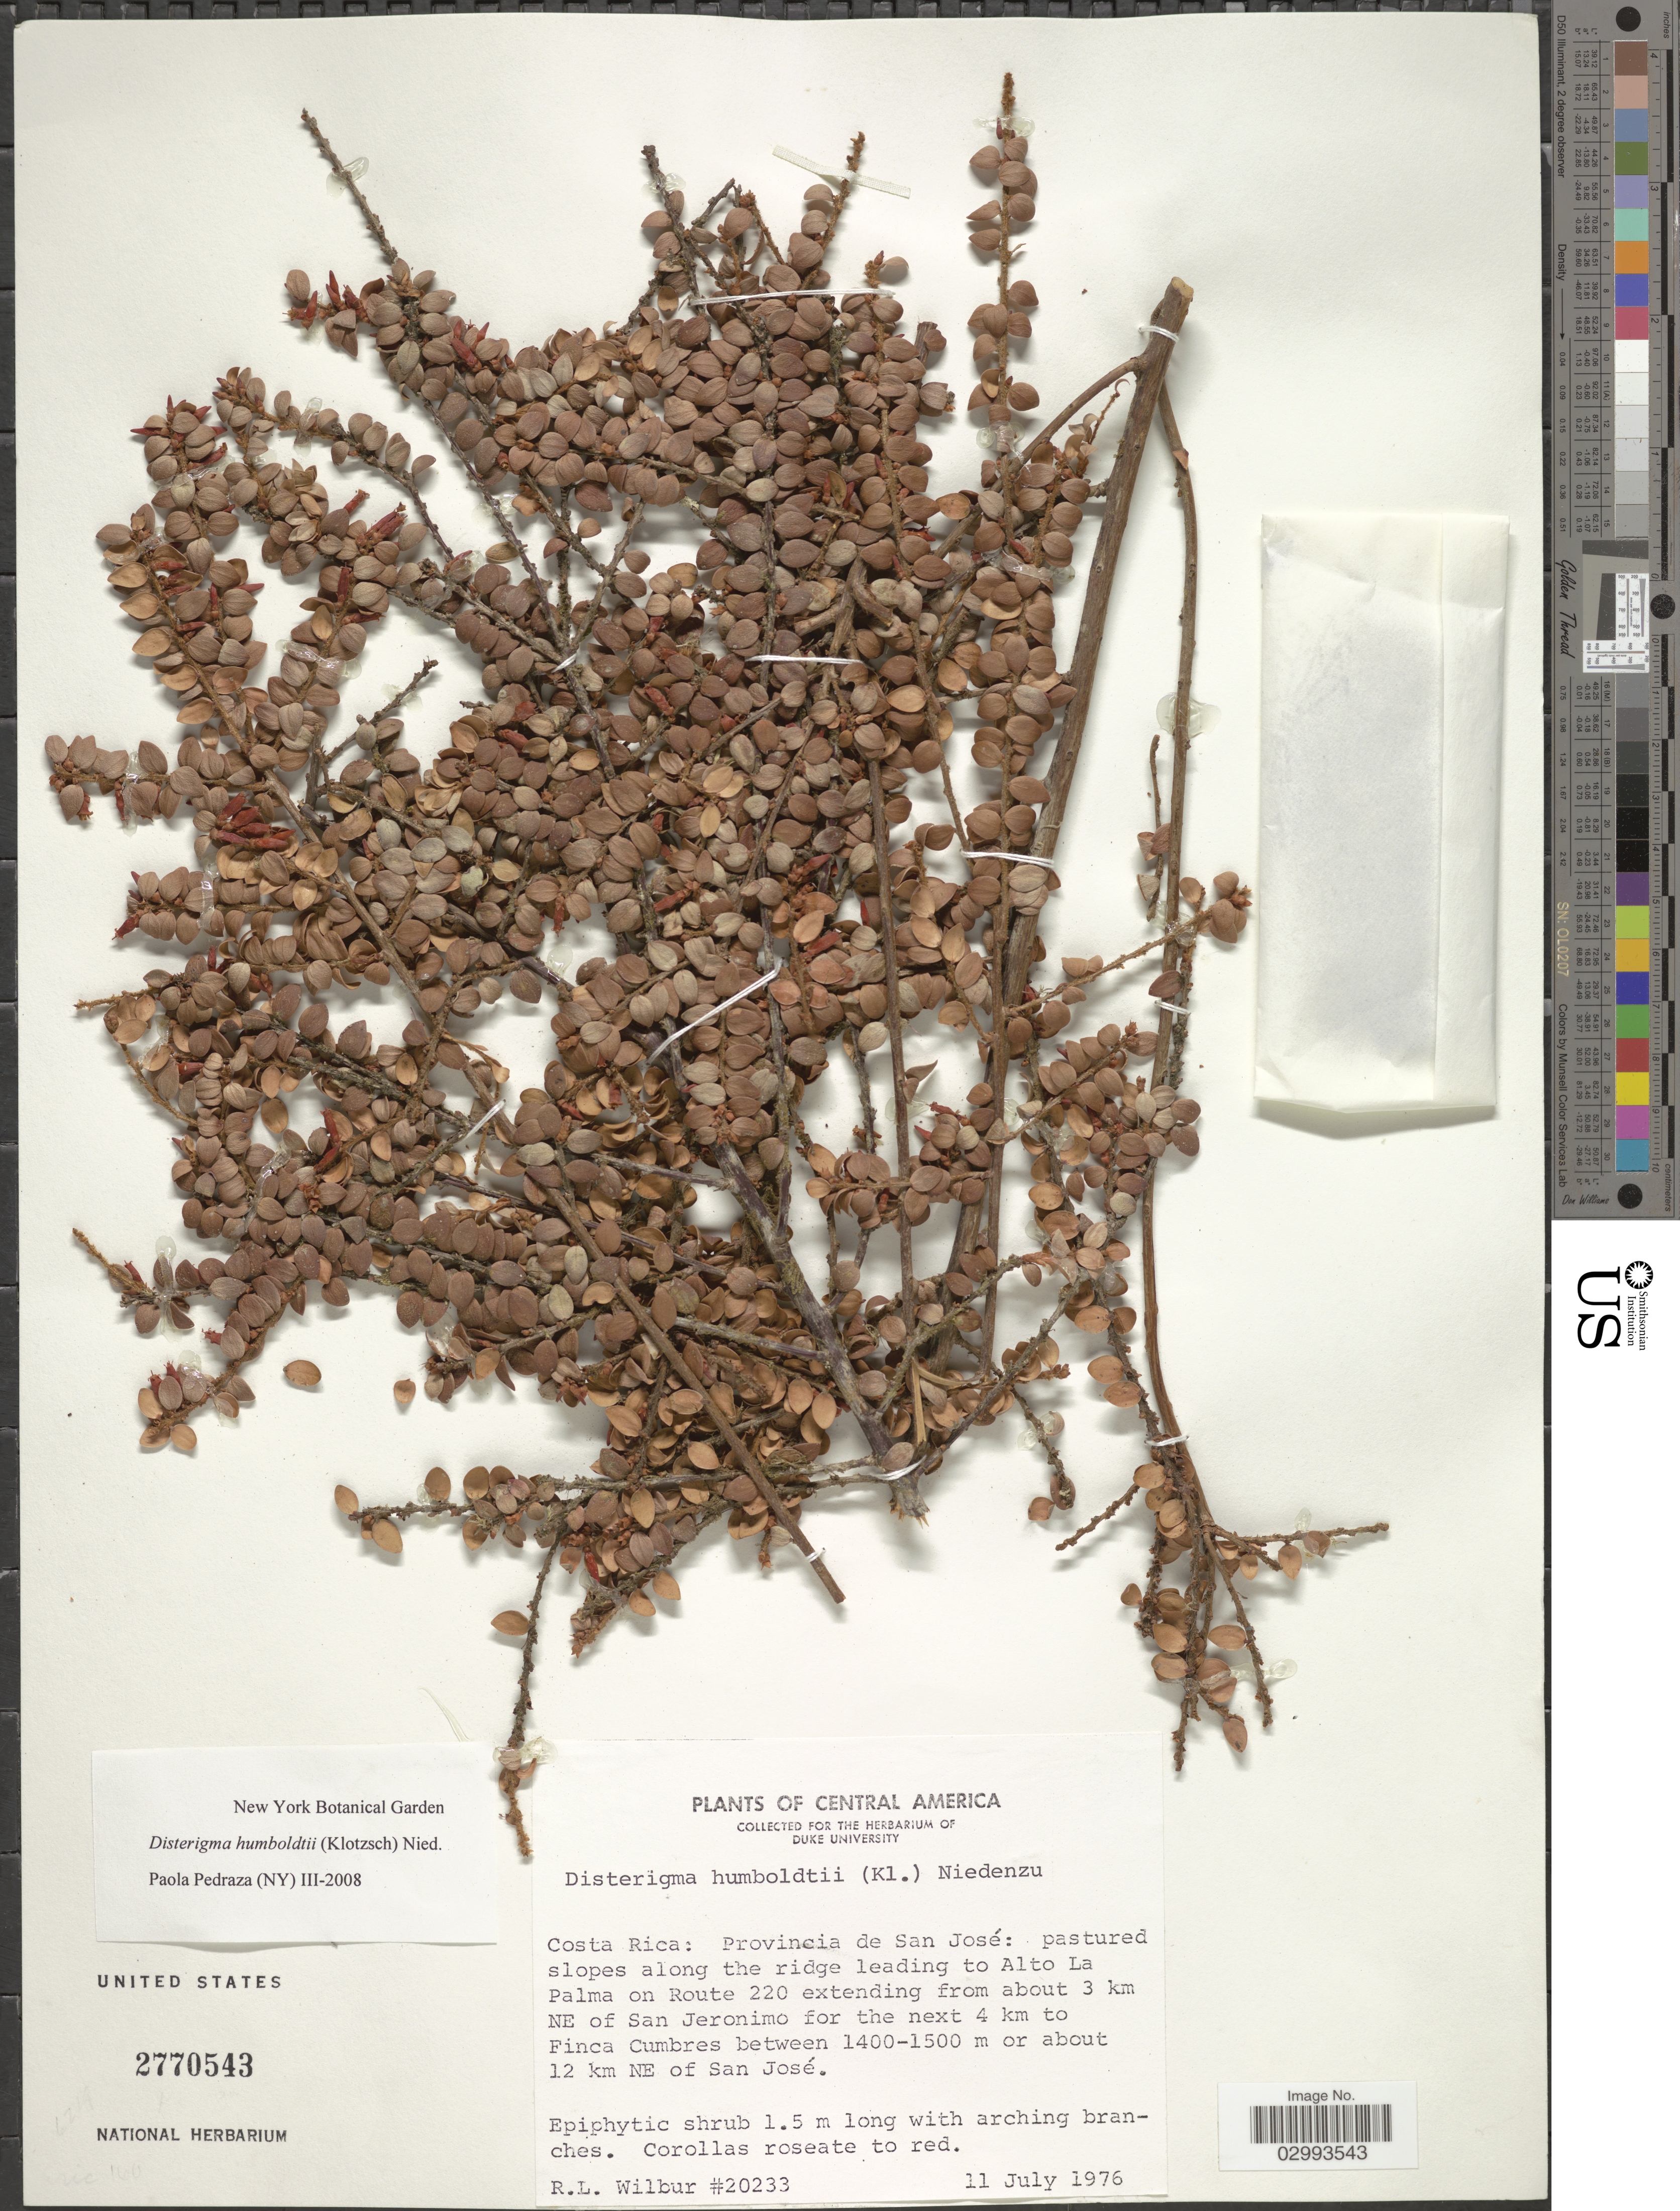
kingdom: Plantae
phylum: Tracheophyta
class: Magnoliopsida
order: Ericales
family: Ericaceae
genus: Disterigma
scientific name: Disterigma humboldtii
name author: (Klotzsch) Nied.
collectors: R. L. Wilbur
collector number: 20233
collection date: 1976-07-11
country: Costa Rica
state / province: San José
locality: Pastured slopes along the ridge leading to Alta La Palma on Route 220 extending from about 3 km NE of San Jeronimo fort the next 4 km to Finca Cumbres between 1400-1500 m or about 12 km NE of San José.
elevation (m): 1400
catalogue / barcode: US 2770543